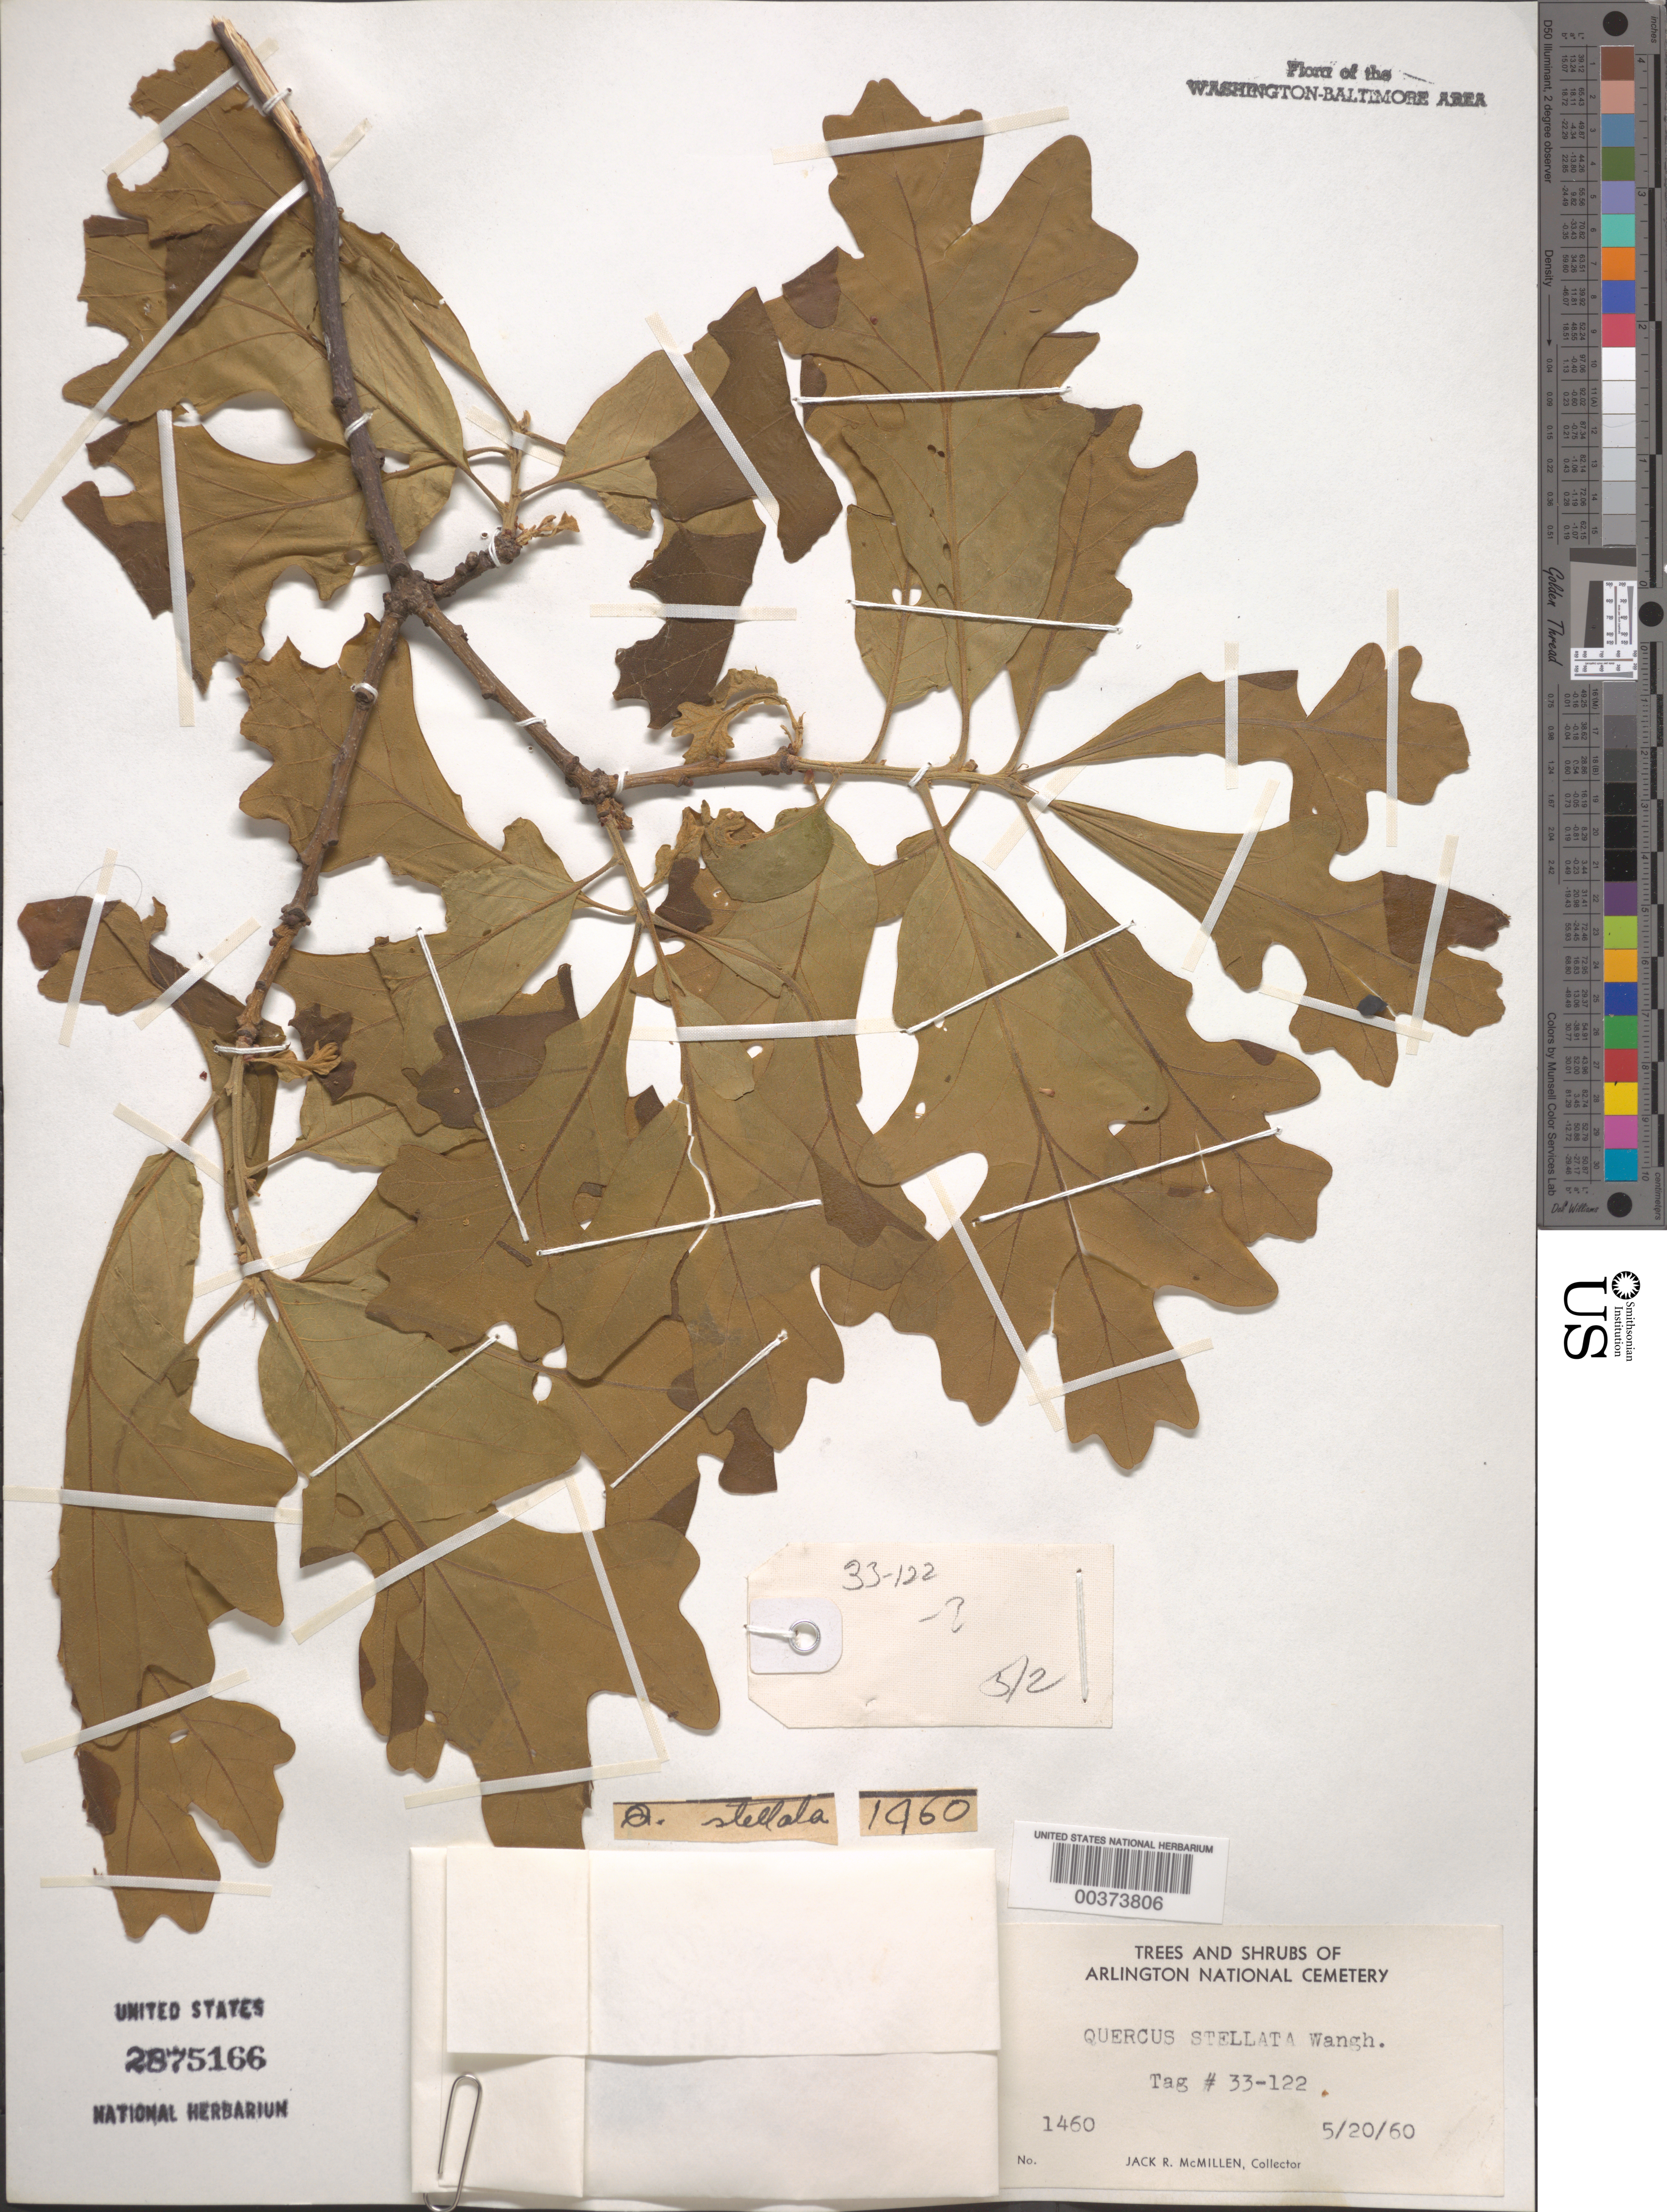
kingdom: Plantae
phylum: Tracheophyta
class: Magnoliopsida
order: Fagales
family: Fagaceae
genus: Quercus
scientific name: Quercus stellata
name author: Wangenh.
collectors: J. McMillen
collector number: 1460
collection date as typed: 20 May 1960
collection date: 1960-05-20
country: United States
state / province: Virginia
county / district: Arlington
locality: Arlington National Cemetery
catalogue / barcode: US 2875166